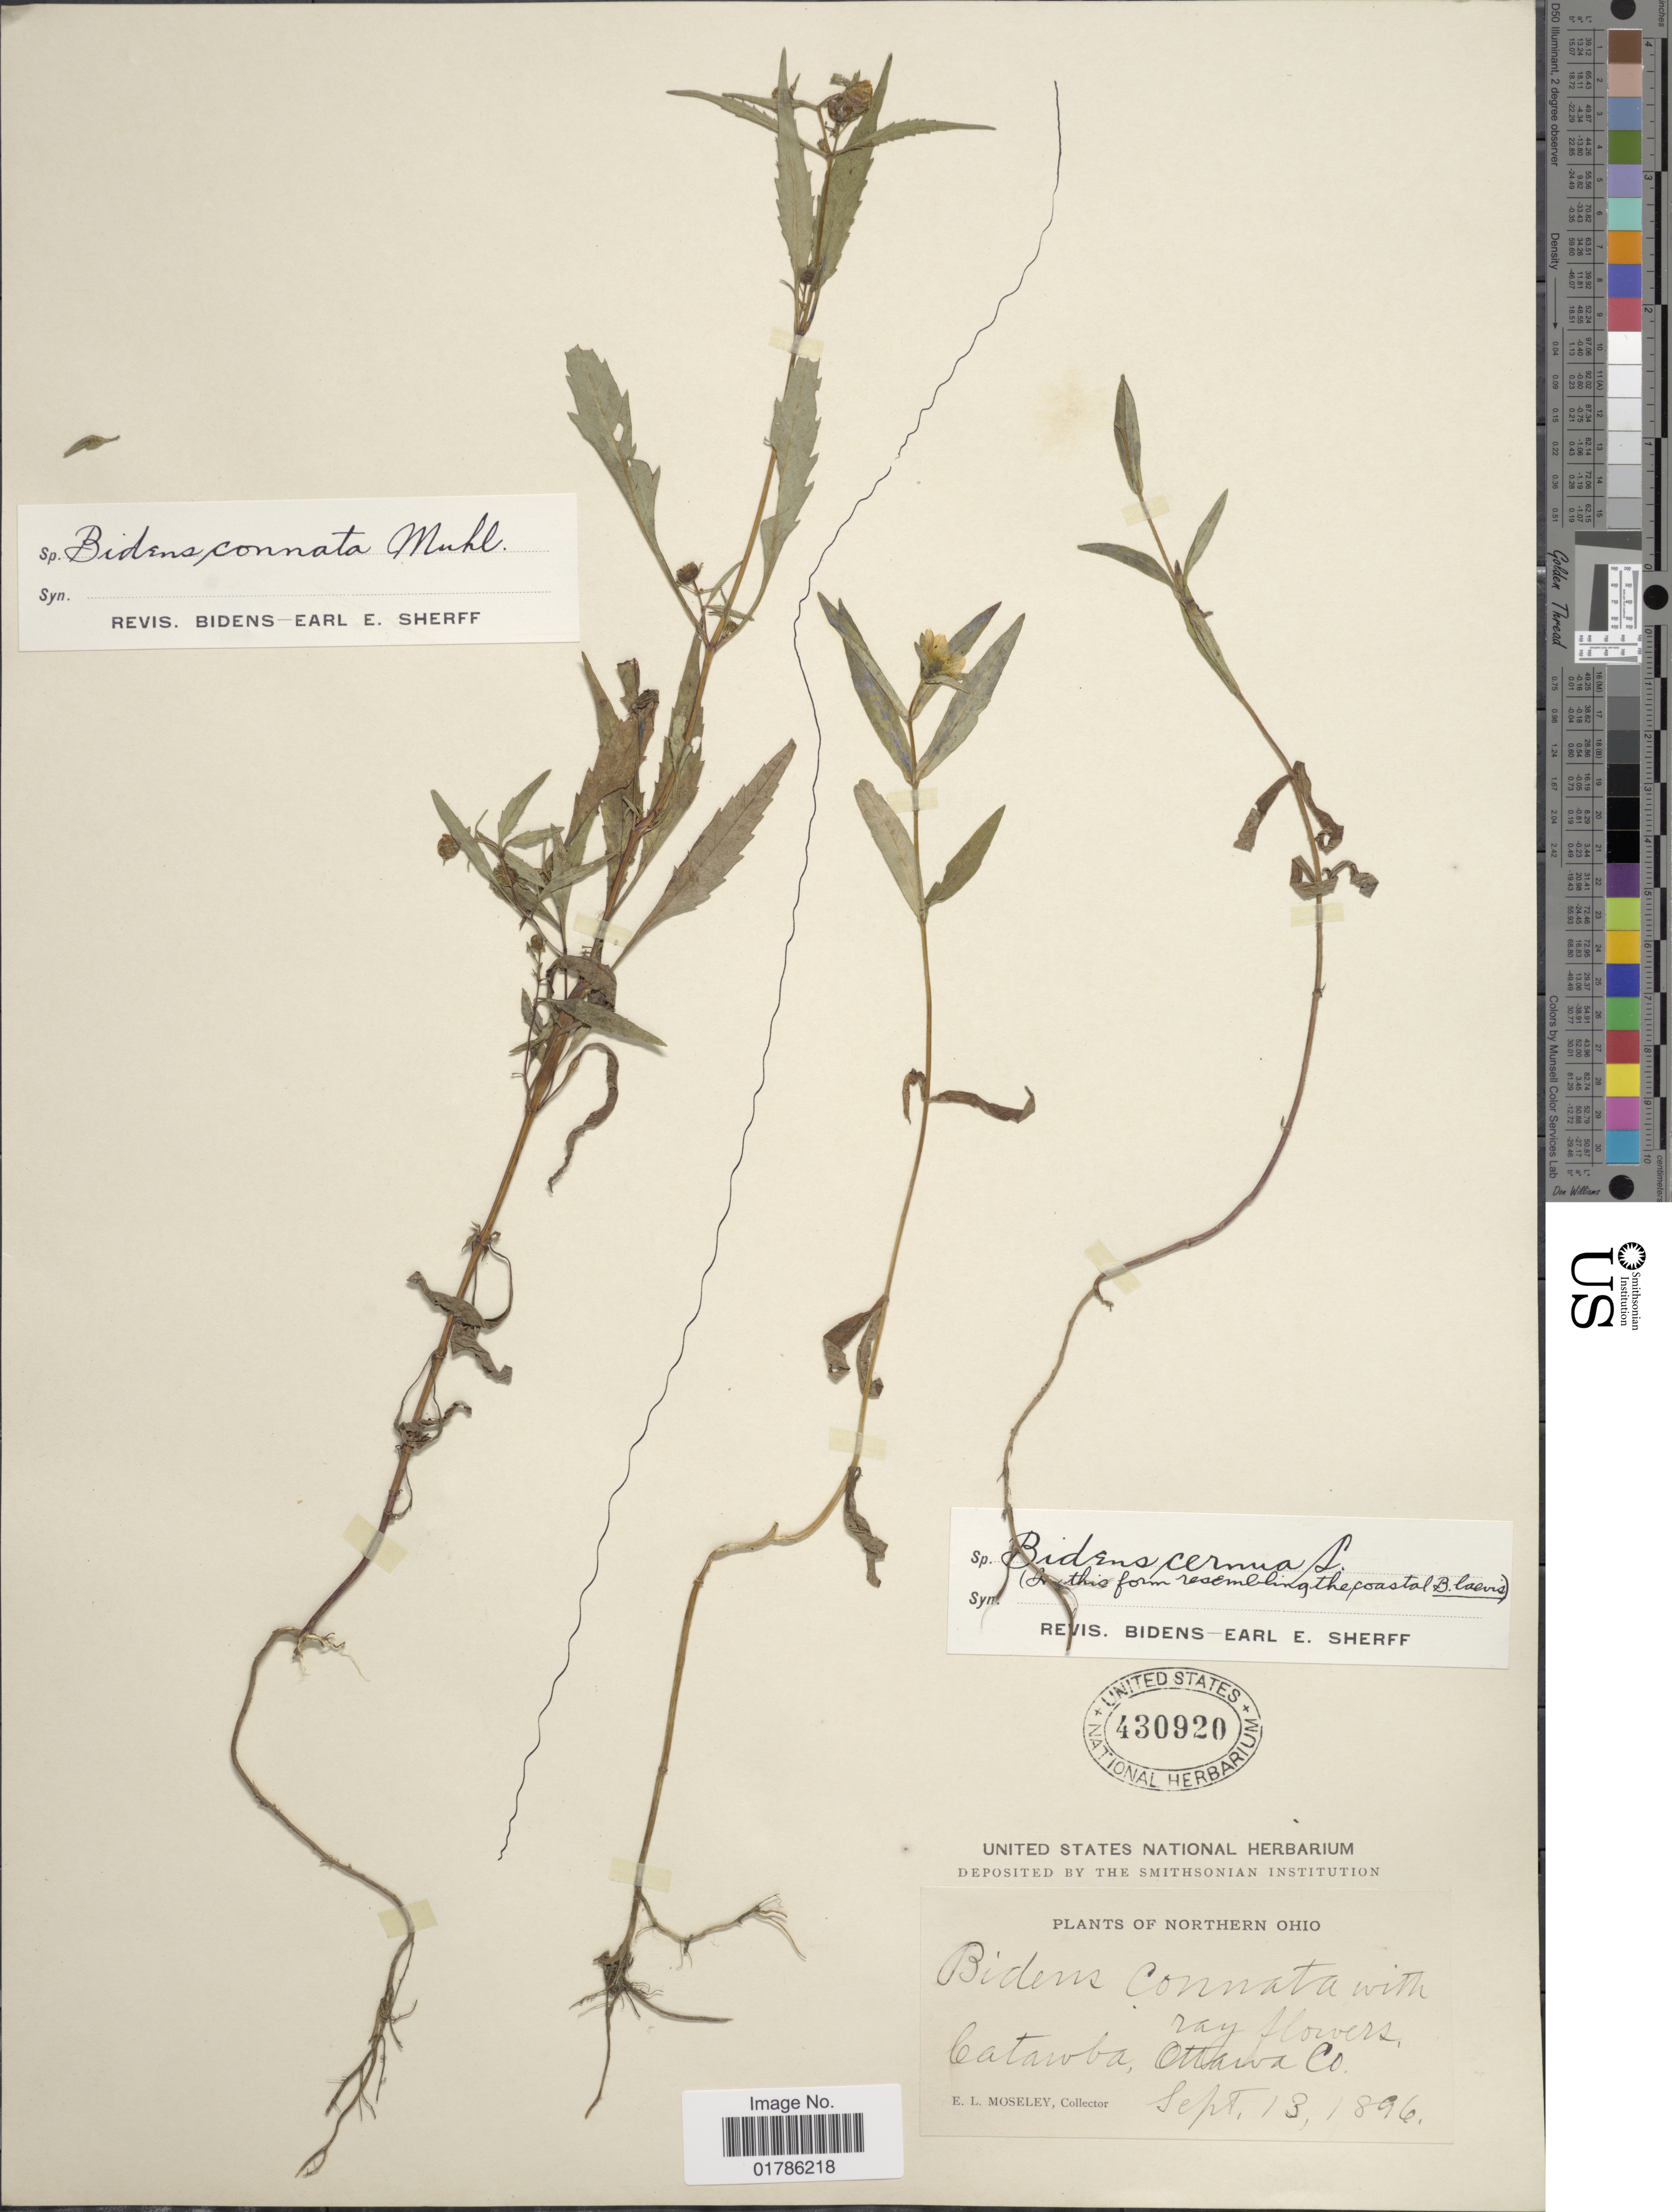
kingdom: Plantae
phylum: Tracheophyta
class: Magnoliopsida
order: Asterales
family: Asteraceae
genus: Bidens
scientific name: Bidens connata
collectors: E. Moseley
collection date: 1896-09-13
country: United States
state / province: Ohio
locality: Northern Ohio, Catawba, Ottawa Co.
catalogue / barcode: US 430920